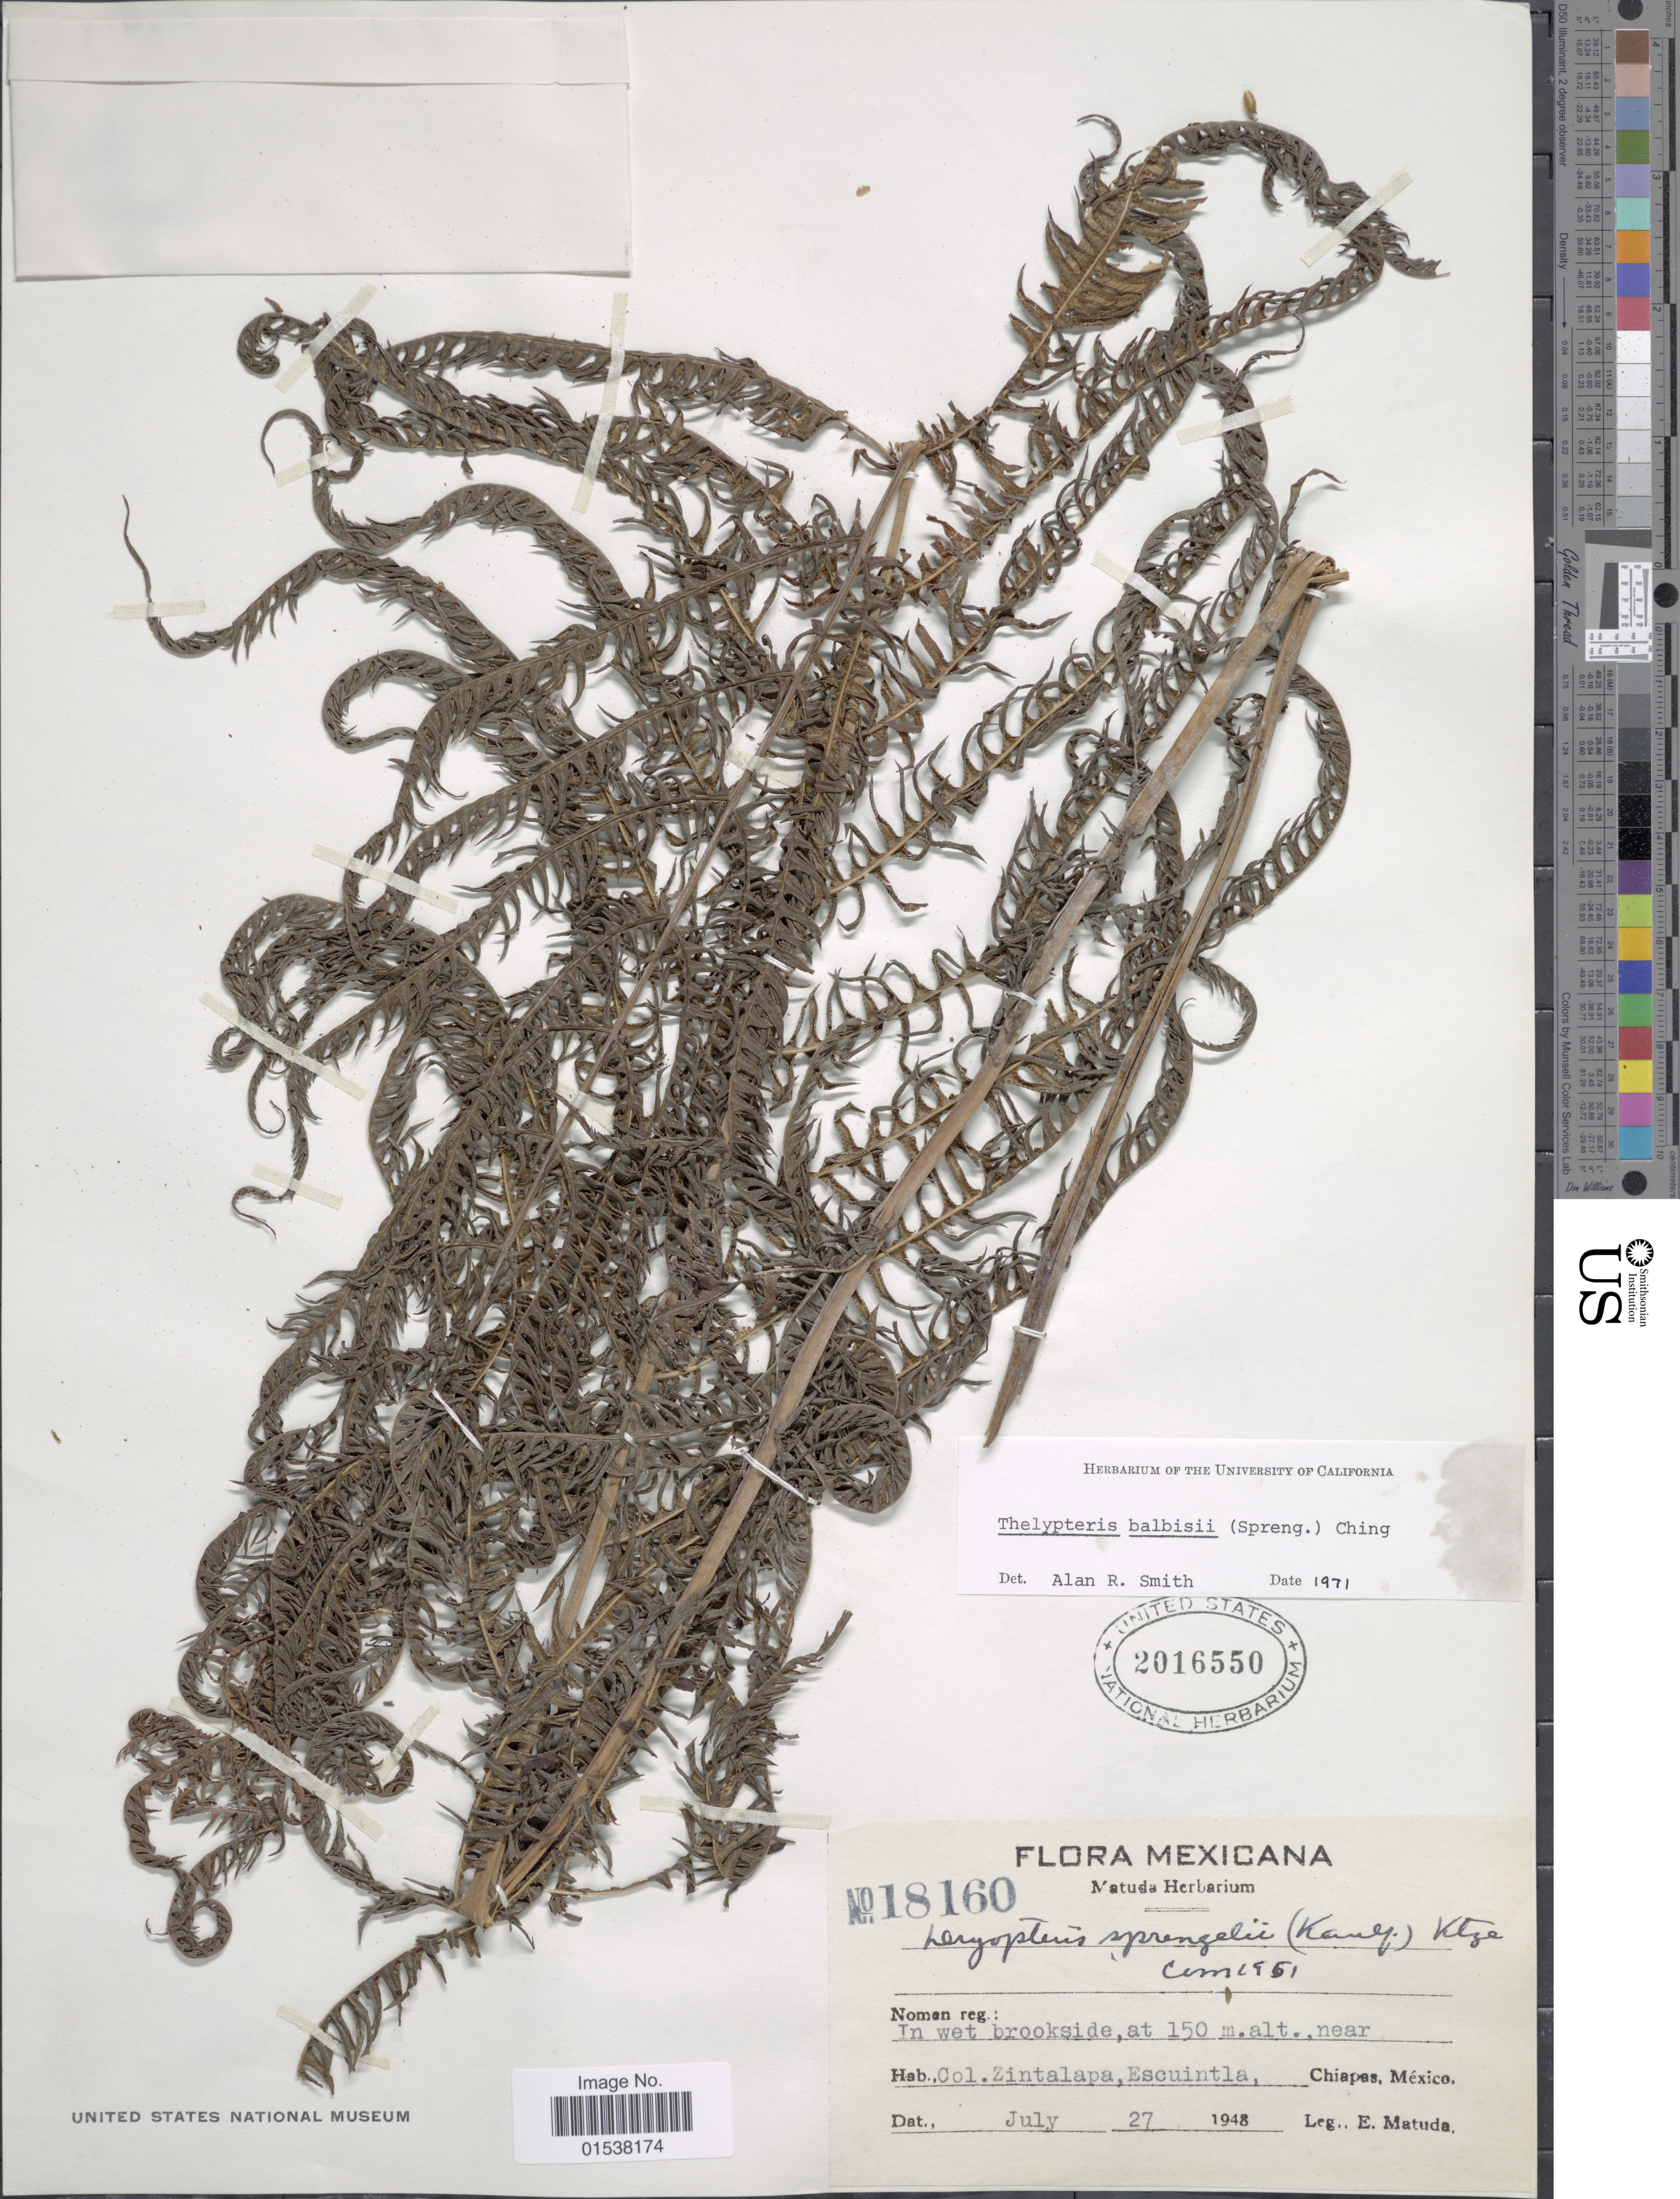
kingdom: Plantae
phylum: Tracheophyta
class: Polypodiopsida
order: Polypodiales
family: Thelypteridaceae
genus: Amauropelta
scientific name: Amauropelta balbisii (Spreng.) comb. nov., ined. 2015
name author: (Spreng.)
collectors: E. Matuda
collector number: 18160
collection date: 1948-07-27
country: Mexico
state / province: Chiapas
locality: Col. Zintalapa, escuintla, Chiapas, Mexico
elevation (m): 150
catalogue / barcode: US 2016550